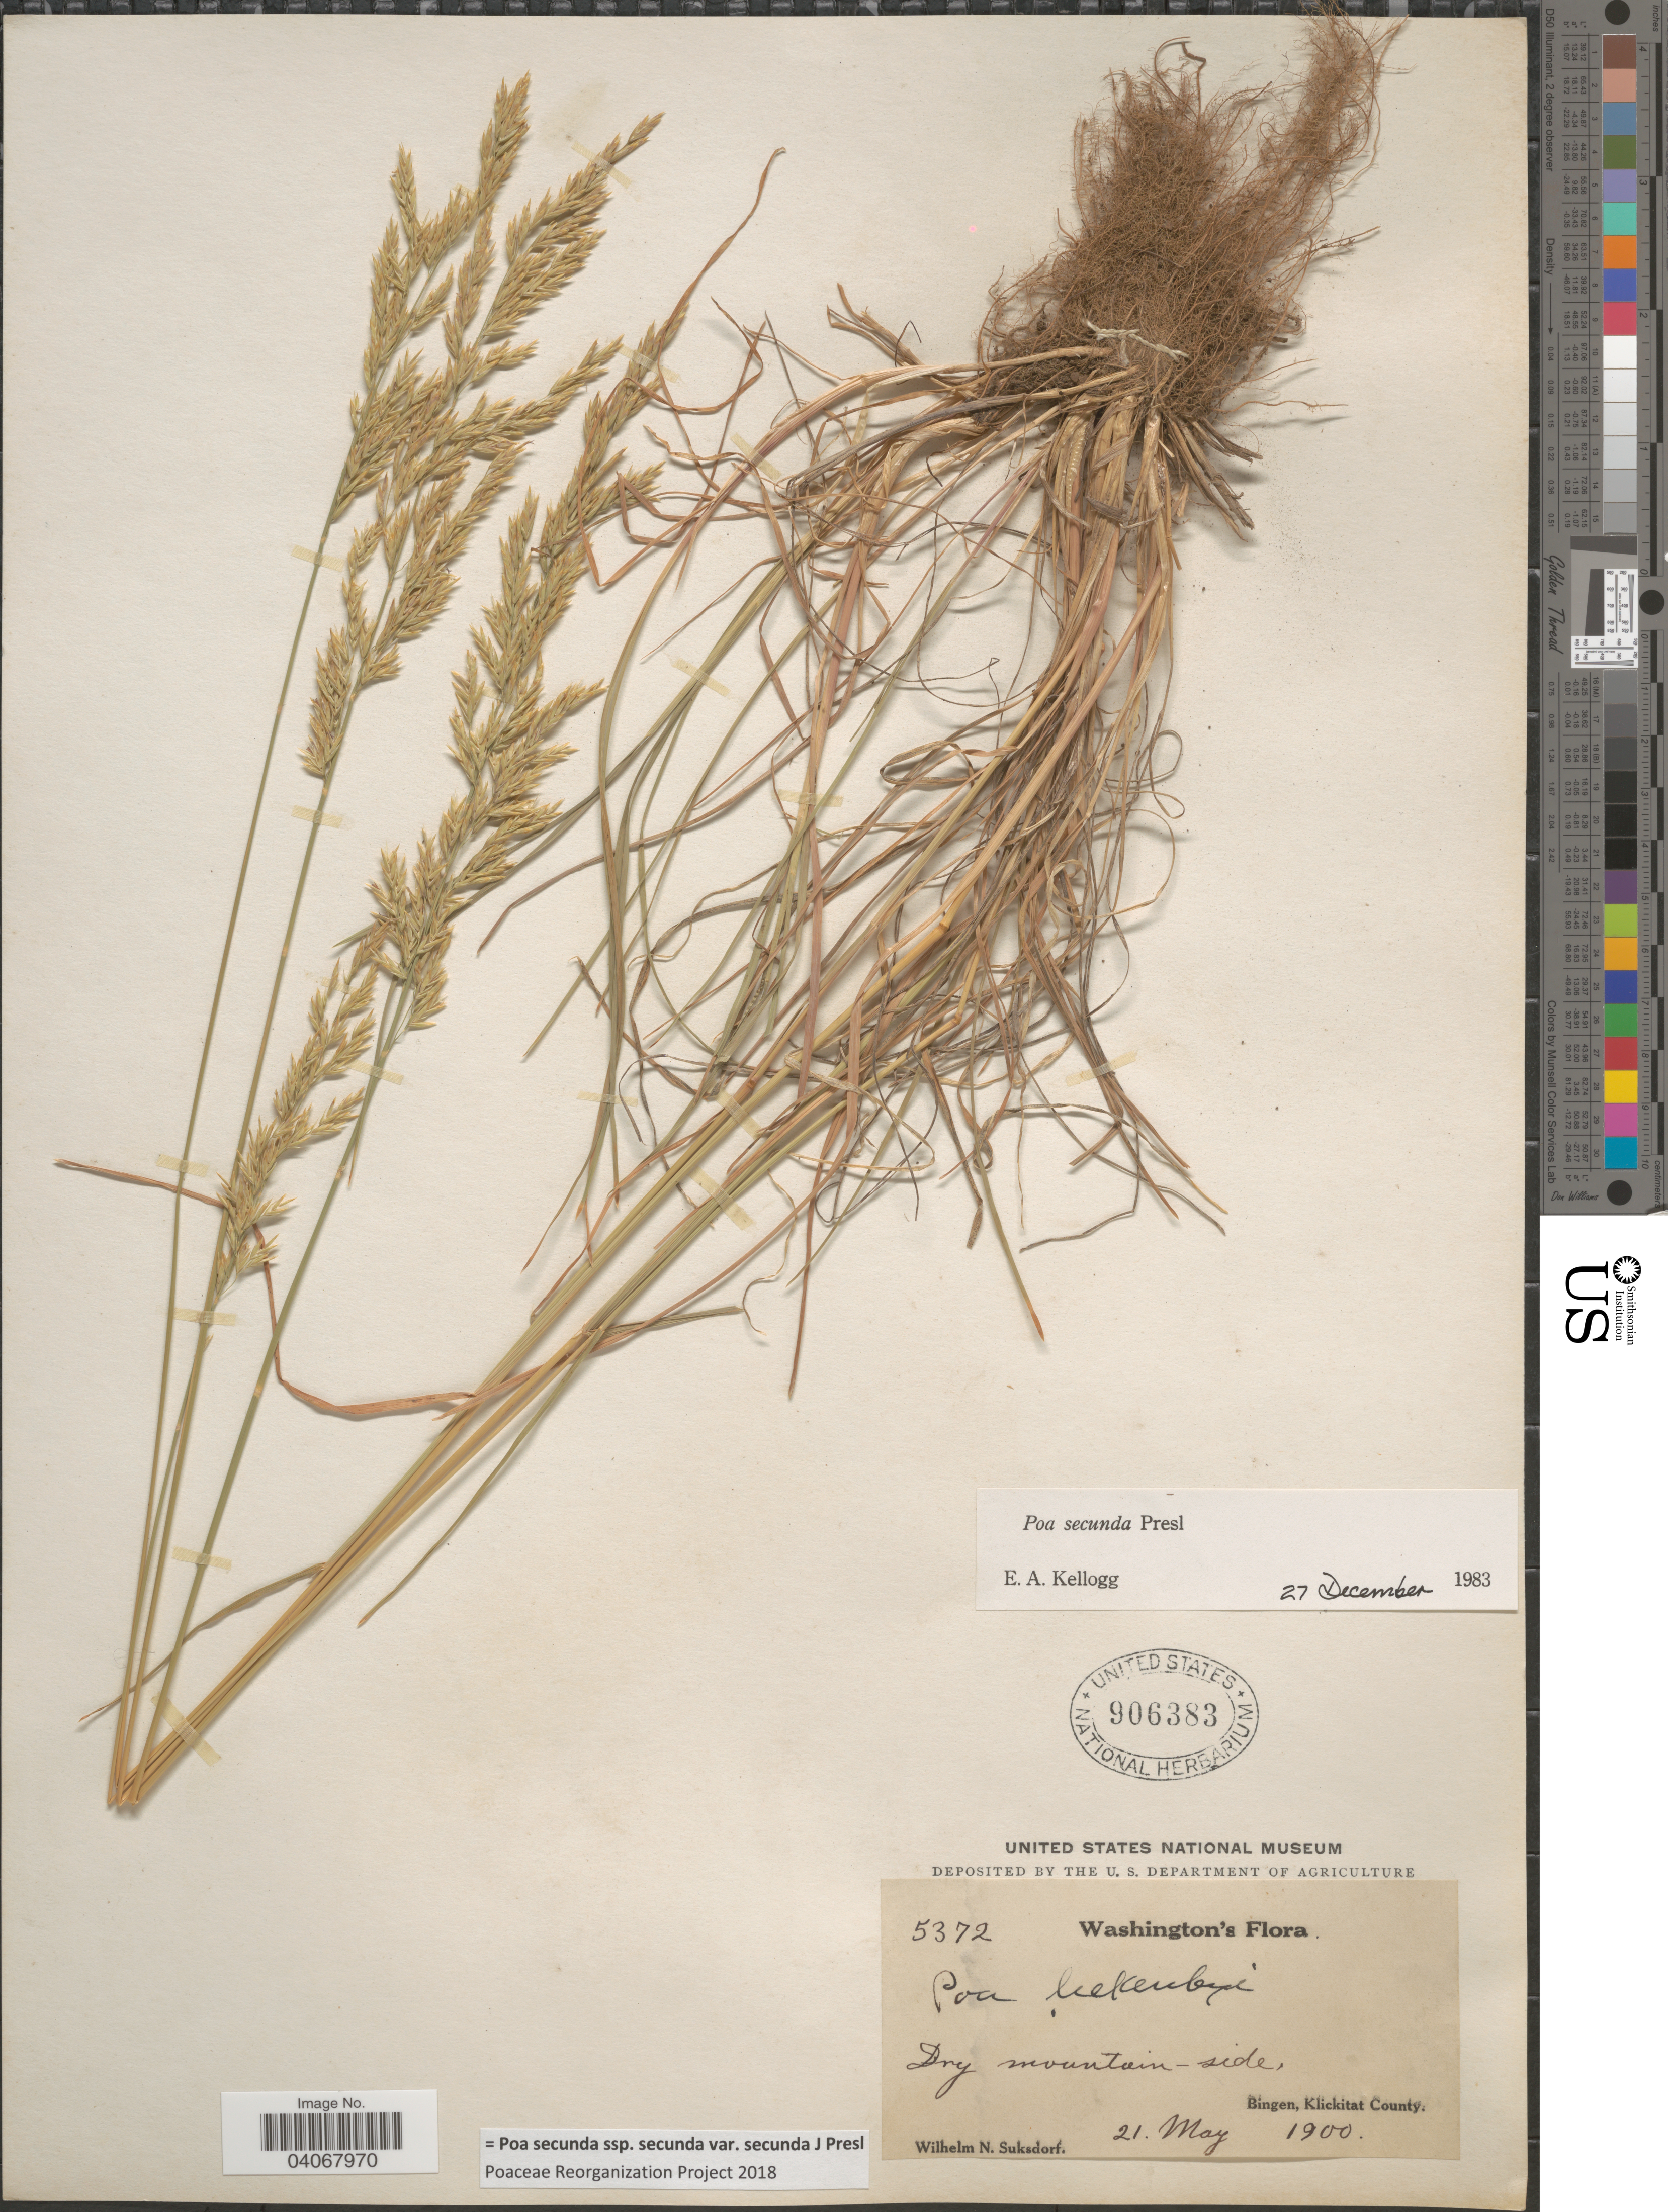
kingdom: Plantae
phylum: Tracheophyta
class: Liliopsida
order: Poales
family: Poaceae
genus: Poa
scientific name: Poa secunda subsp. secunda var. secunda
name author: J. Presl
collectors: W. N. Suksdorf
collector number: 5372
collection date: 1900-05-21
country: United States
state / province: Washington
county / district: Klickitat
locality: Dry mountain - side, Bingen, Klickitat County.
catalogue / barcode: US 906383